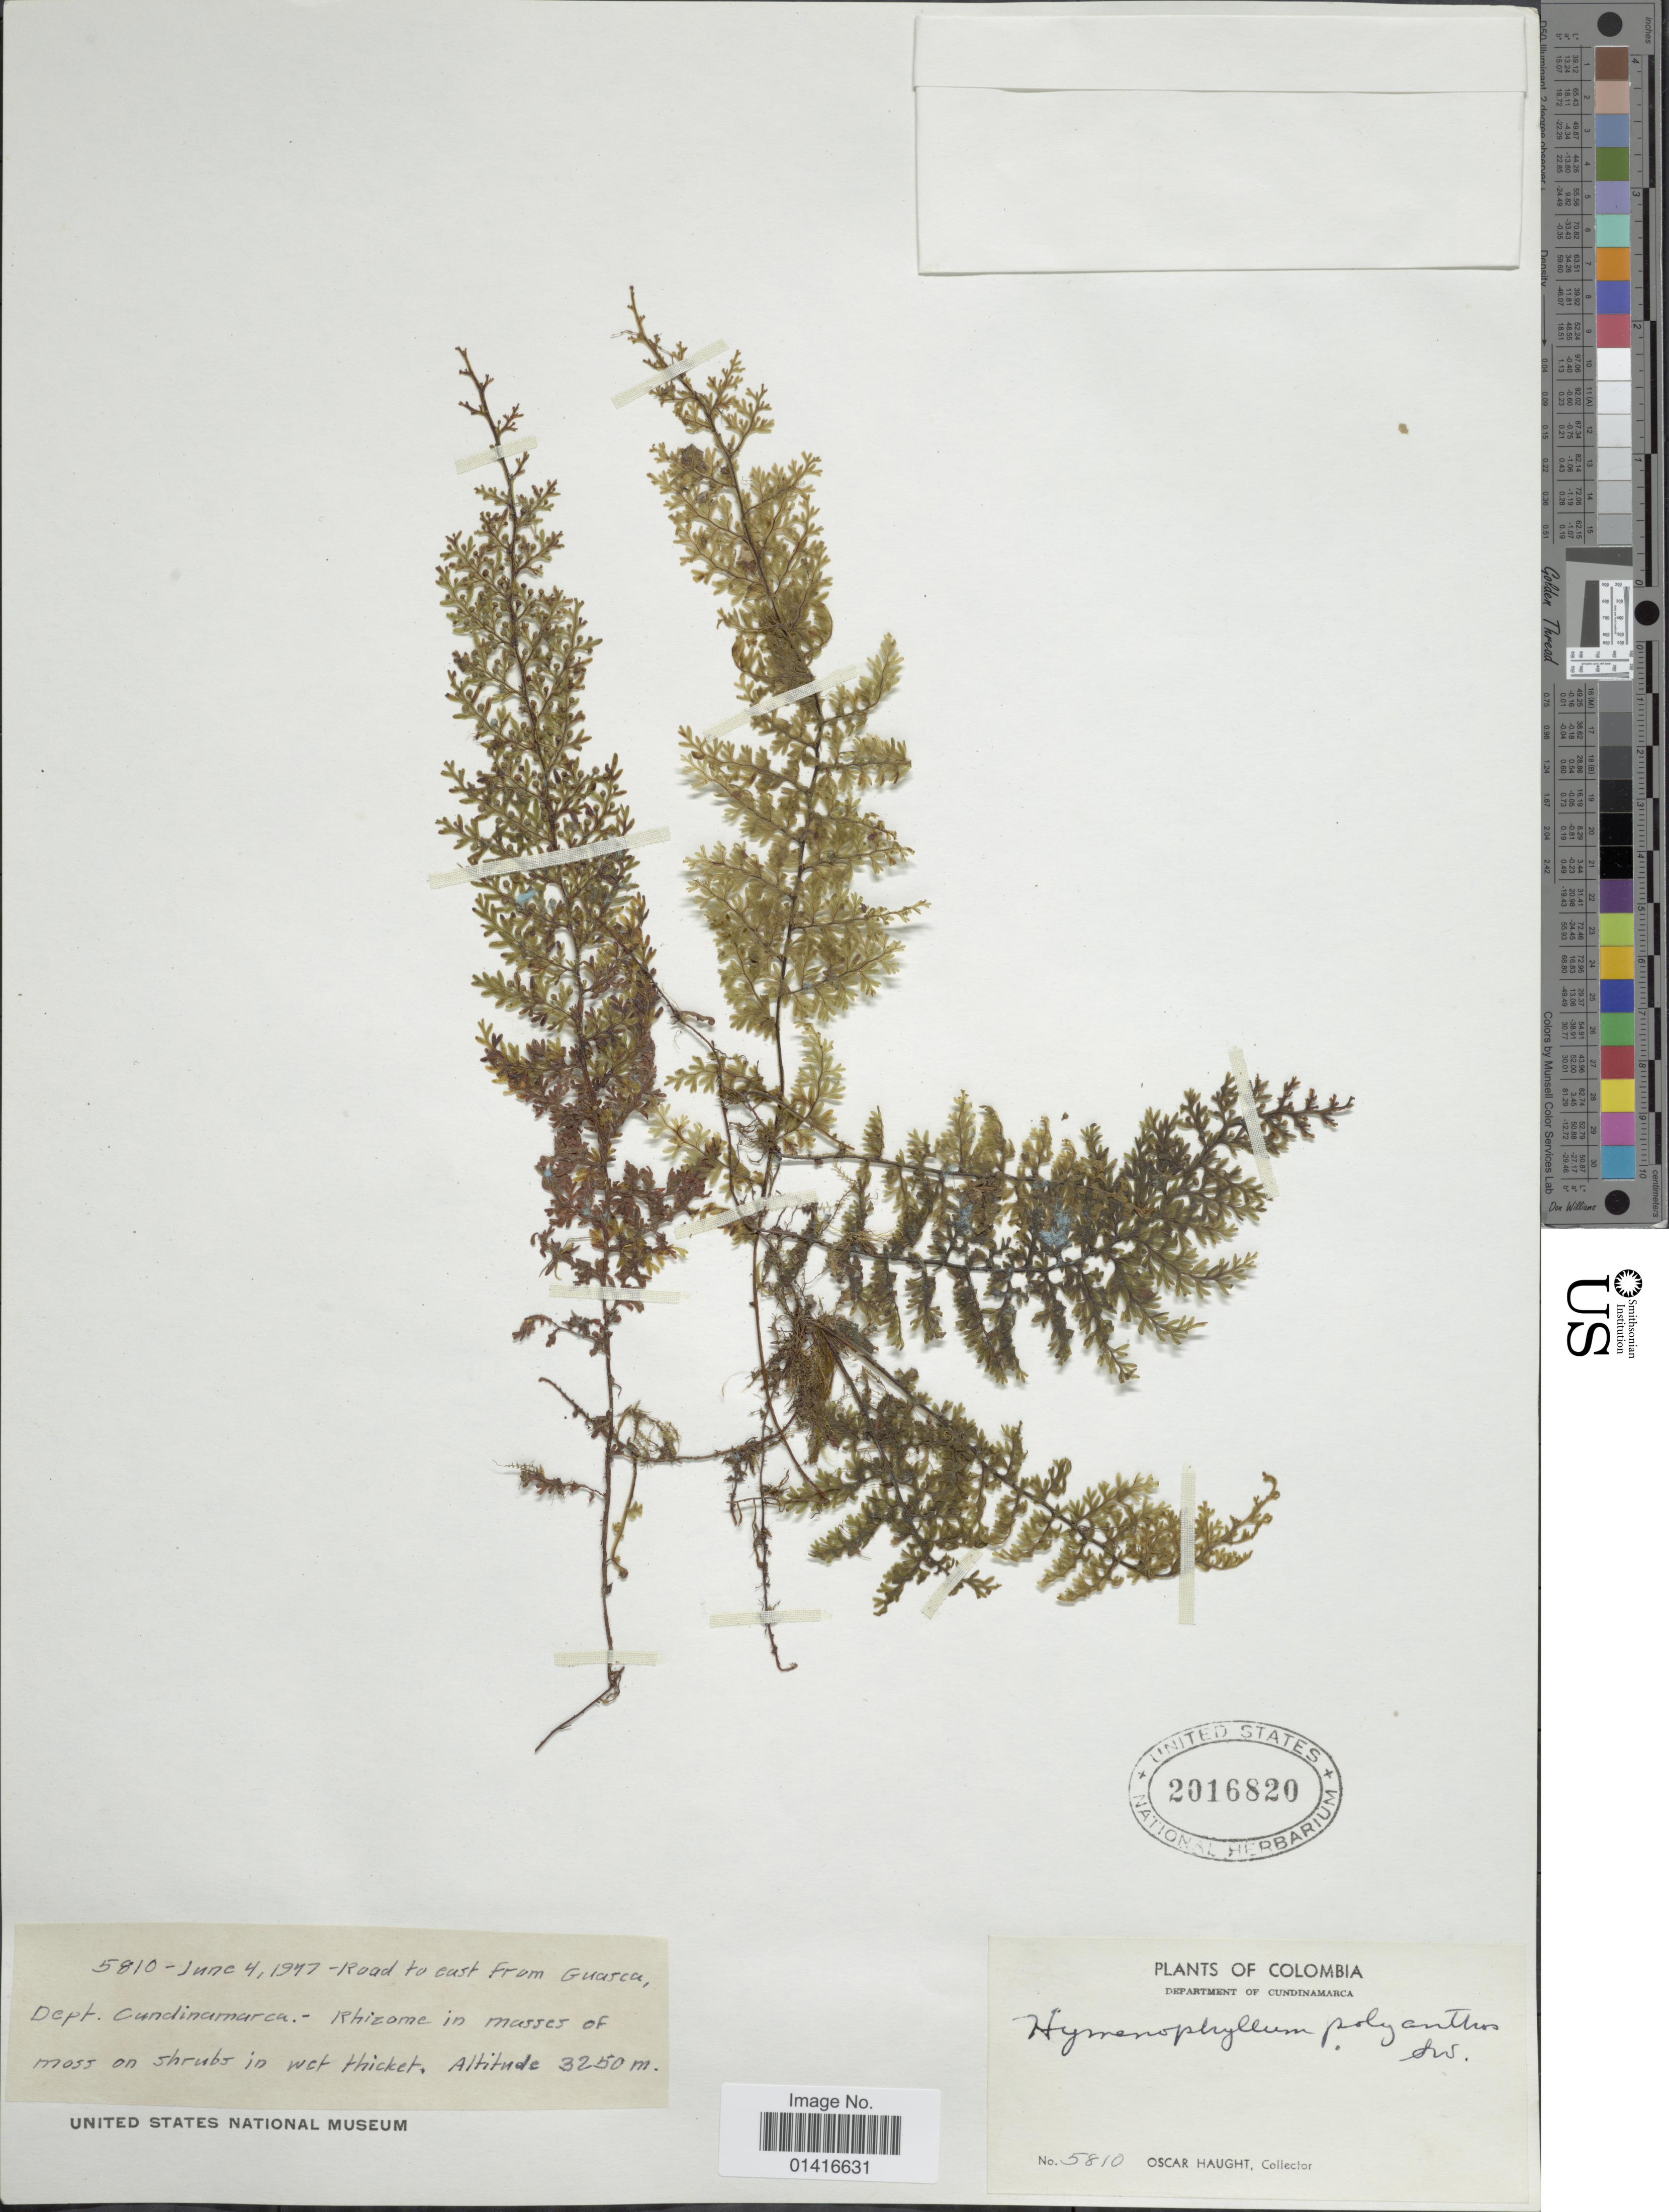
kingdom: Plantae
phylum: Tracheophyta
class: Polypodiopsida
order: Hymenophyllales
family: Hymenophyllaceae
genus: Hymenophyllum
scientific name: Hymenophyllum myriocarpum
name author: Hook.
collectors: O. L. Haught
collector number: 5810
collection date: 1947-06-04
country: Colombia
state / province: Cundinamarca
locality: Road to east from Guasca. dept. Cundinamarca- Rhizome in masses of moss on shrubs in wet thicket.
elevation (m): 3250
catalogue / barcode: US 2016820